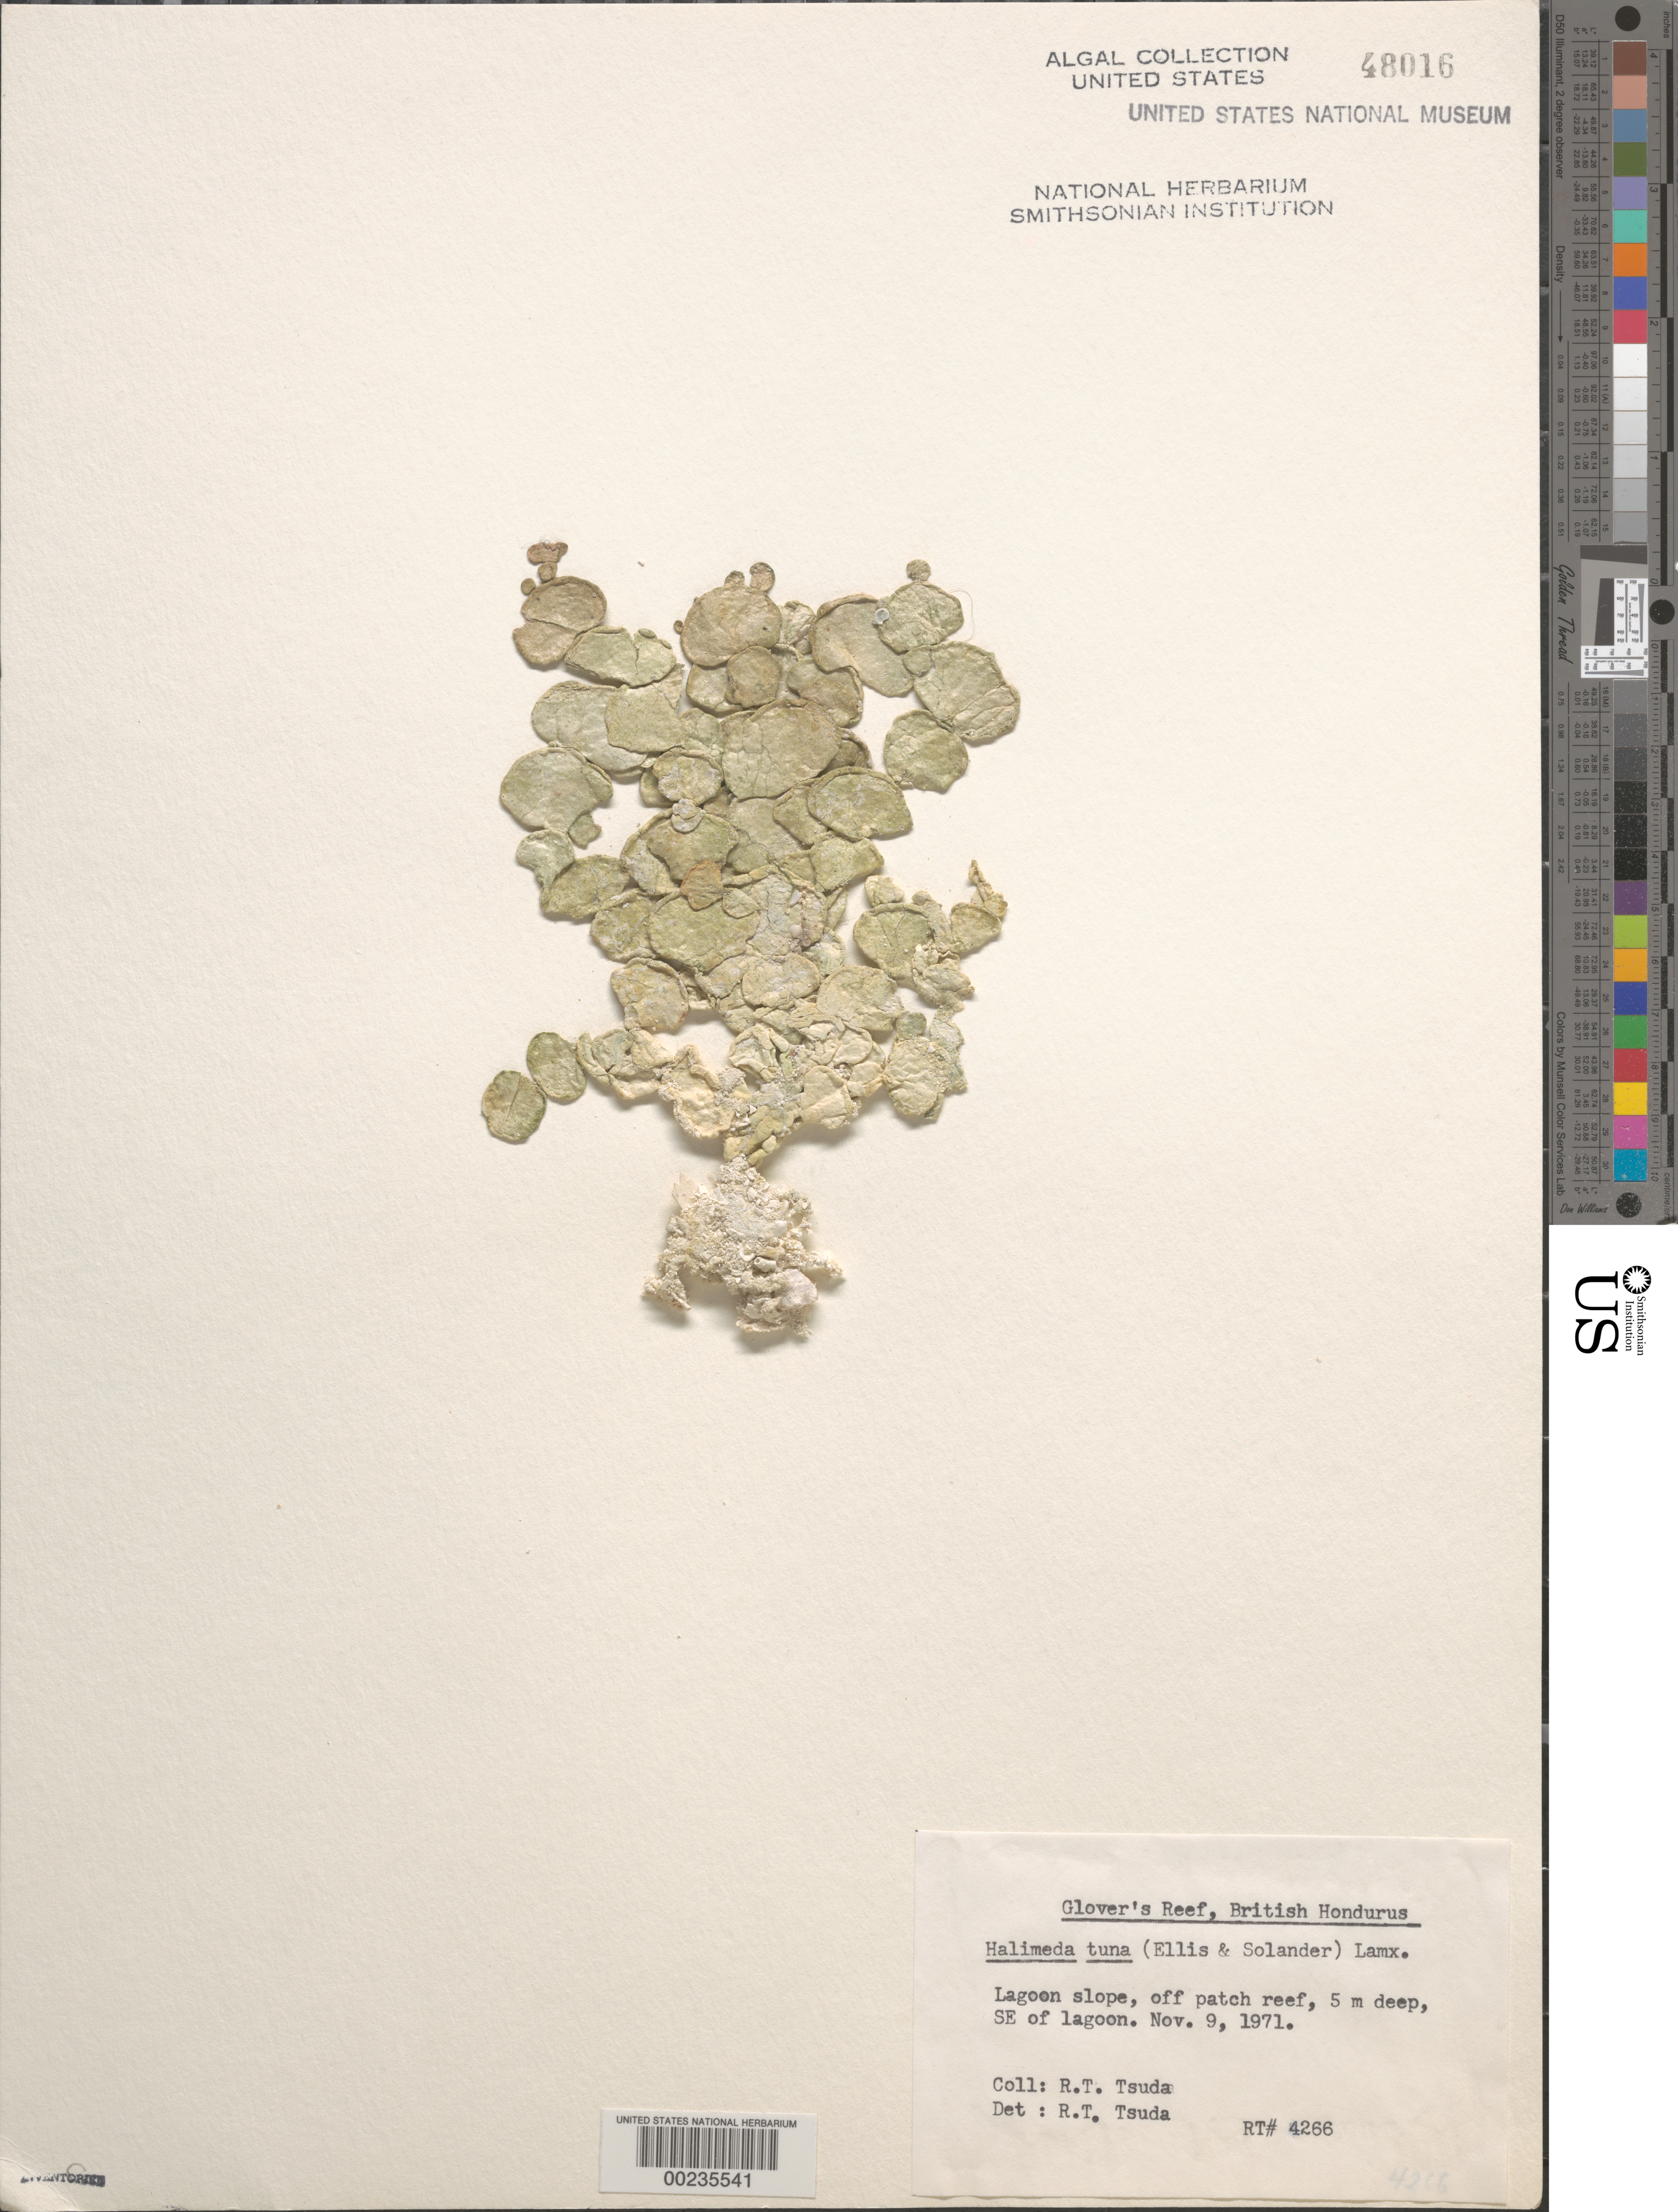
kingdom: Plantae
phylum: Chlorophyta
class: Ulvophyceae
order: Bryopsidales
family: Halimedaceae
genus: Halimeda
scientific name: Halimeda tuna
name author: (J. Ellis & Sol.) J.V.Lamouroux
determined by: Tsuda, R. T.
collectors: R. Tsuda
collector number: Rt 4266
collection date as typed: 09 Nov 1971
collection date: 1971-11-09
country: Belize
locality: Glover's Reef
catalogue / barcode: US 48016